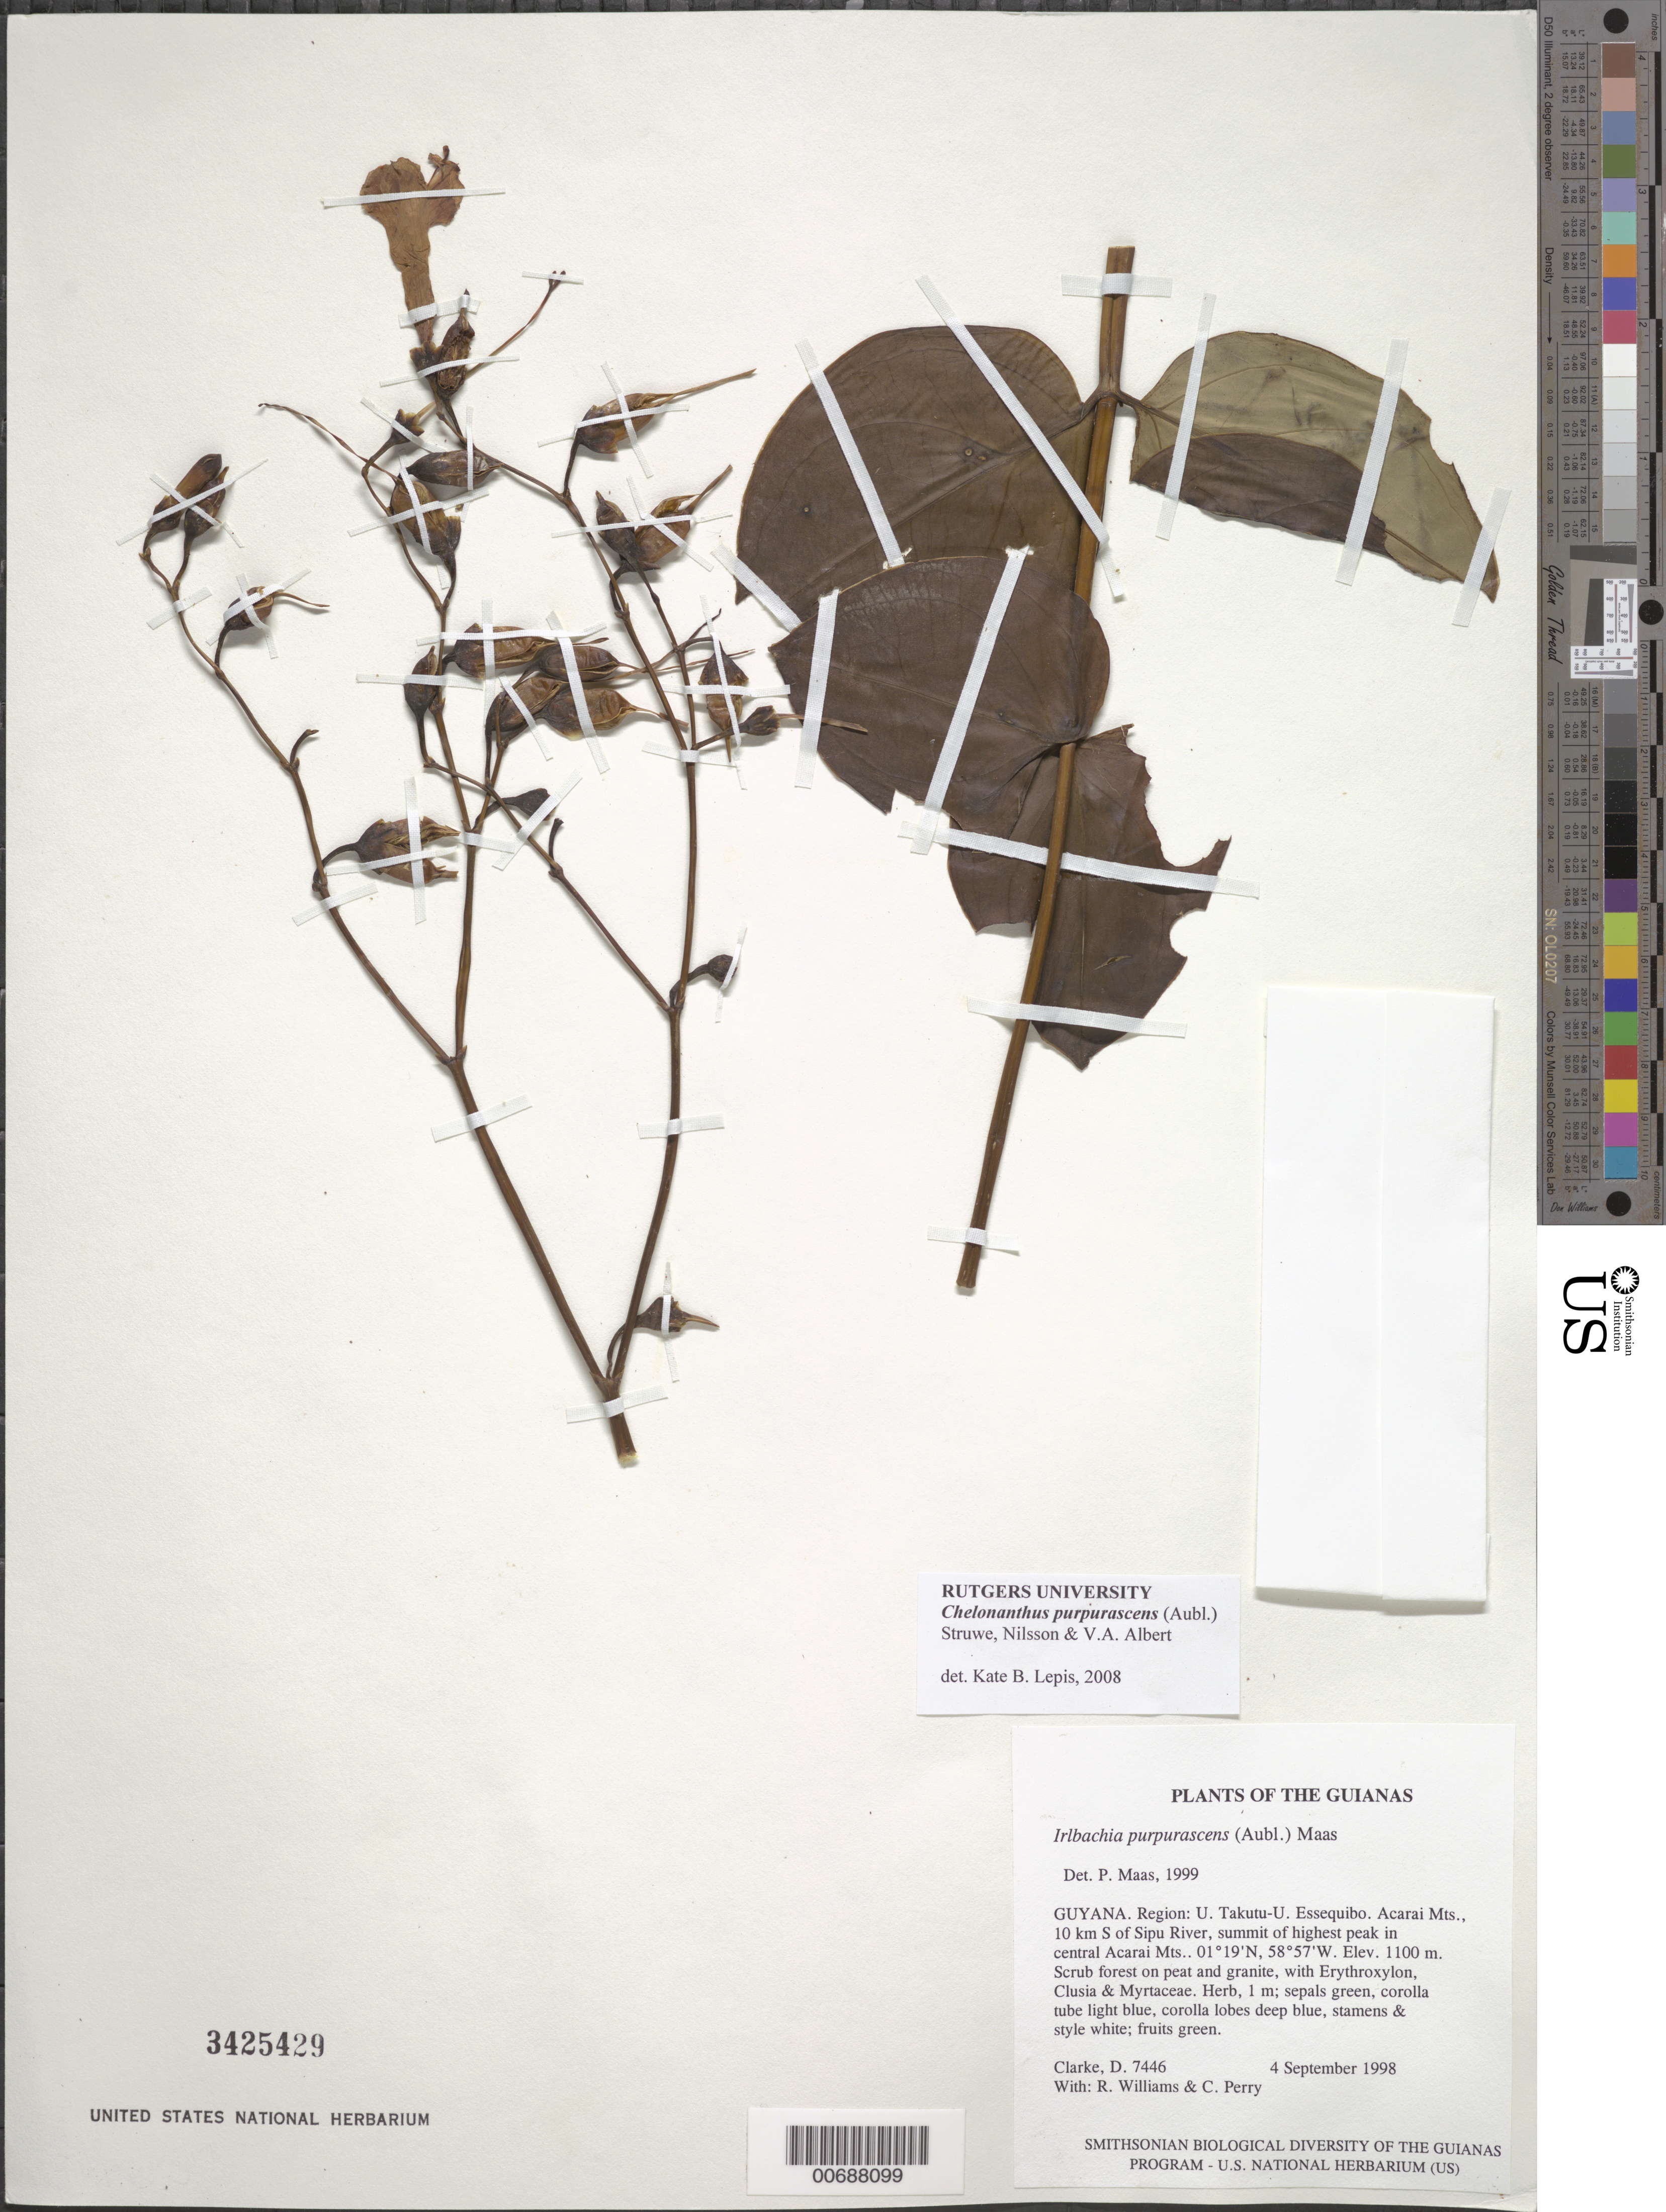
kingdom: Plantae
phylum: Tracheophyta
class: Magnoliopsida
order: Gentianales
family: Gentianaceae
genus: Irlbachia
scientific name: Irlbachia purpurascens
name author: (Aubl.) Maas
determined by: Maas, Paul J. M.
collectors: H. D. Clarke, R. Williams & C. Perry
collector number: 7446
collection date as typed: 4 September 1998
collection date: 1998-09-04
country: Guyana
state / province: U. Takutu-U. Essequibo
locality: Acarai Mts., 10 km S of Sipu River, summit of highest peak in central Acarai Mts.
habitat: Scrub forest on peat and granite, with Erythroxylum, Clusia & Myrtaceae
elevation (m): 1100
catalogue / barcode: US 3425429